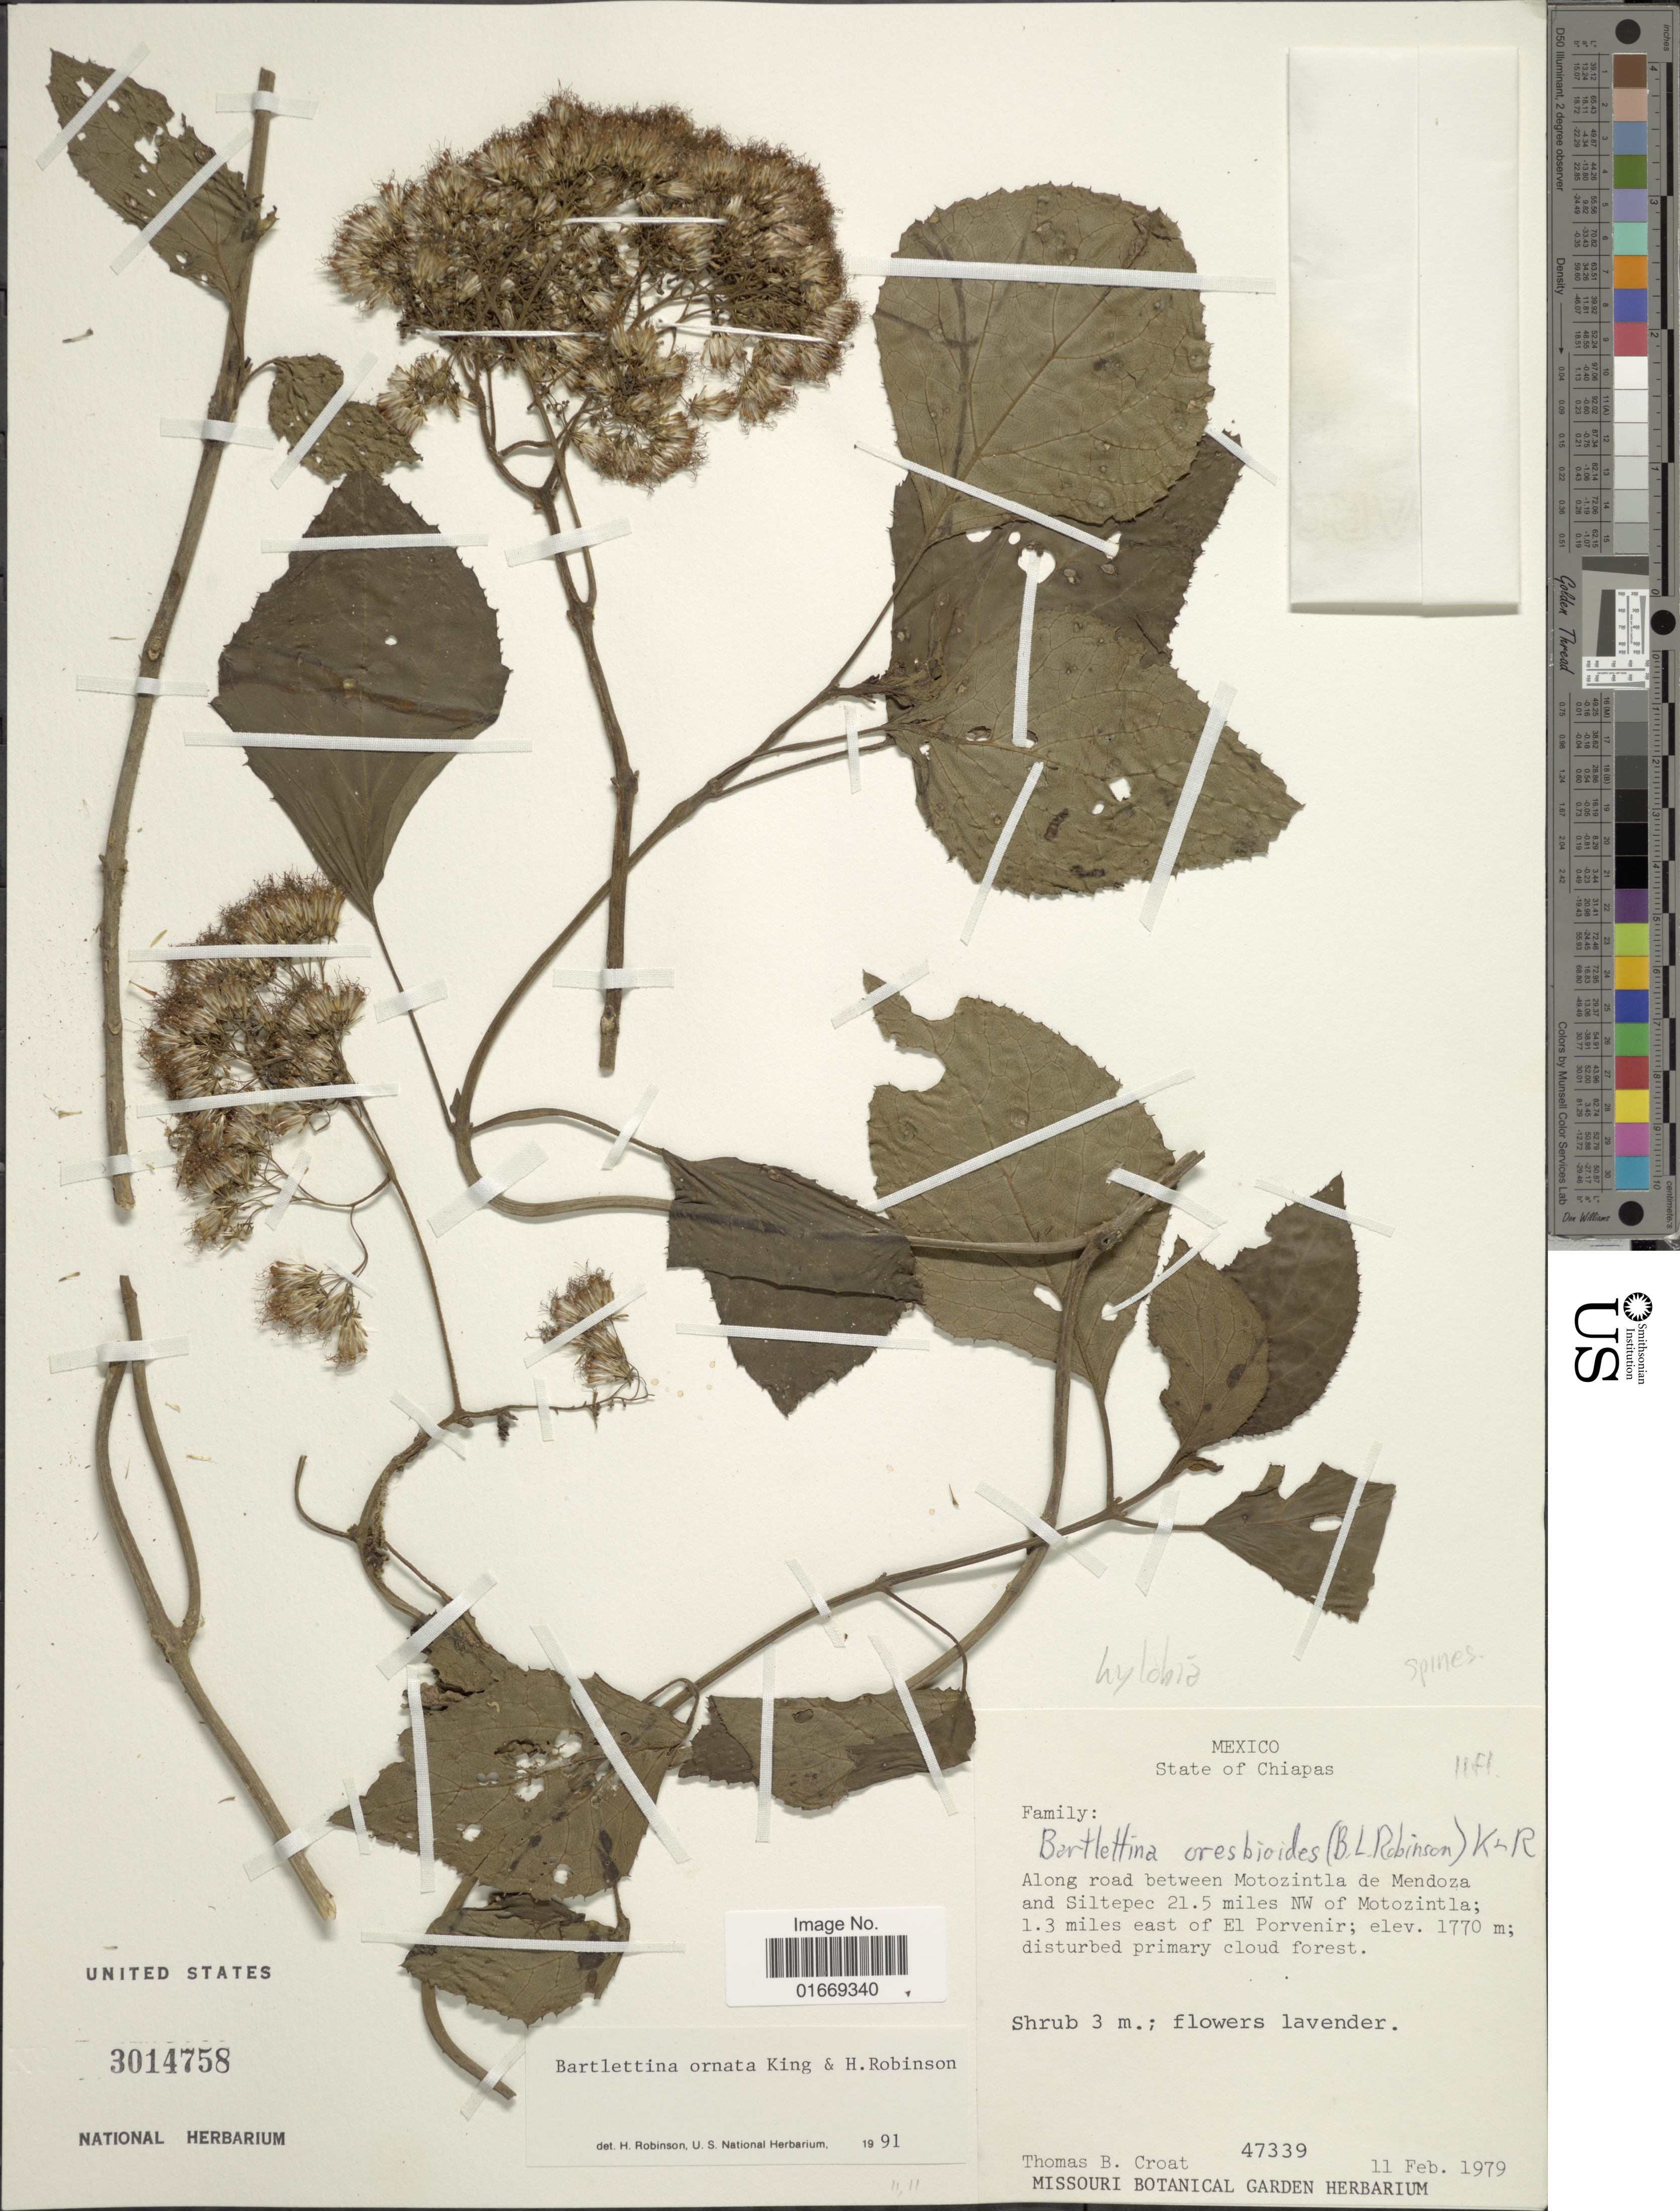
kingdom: Plantae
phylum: Tracheophyta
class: Magnoliopsida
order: Asterales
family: Asteraceae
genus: Bartlettina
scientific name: Bartlettina ornata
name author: R.M. King & H. Rob.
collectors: T. B. Croat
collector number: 47339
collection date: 1979-02-11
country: Mexico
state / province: Chiapas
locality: State of Chiapas. Along road between Motozintla de Mendoza and Siltepec 21.5 miles NW of Motozintla; 1.3 miles east of El Porvenir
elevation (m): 1770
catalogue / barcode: US 3014758